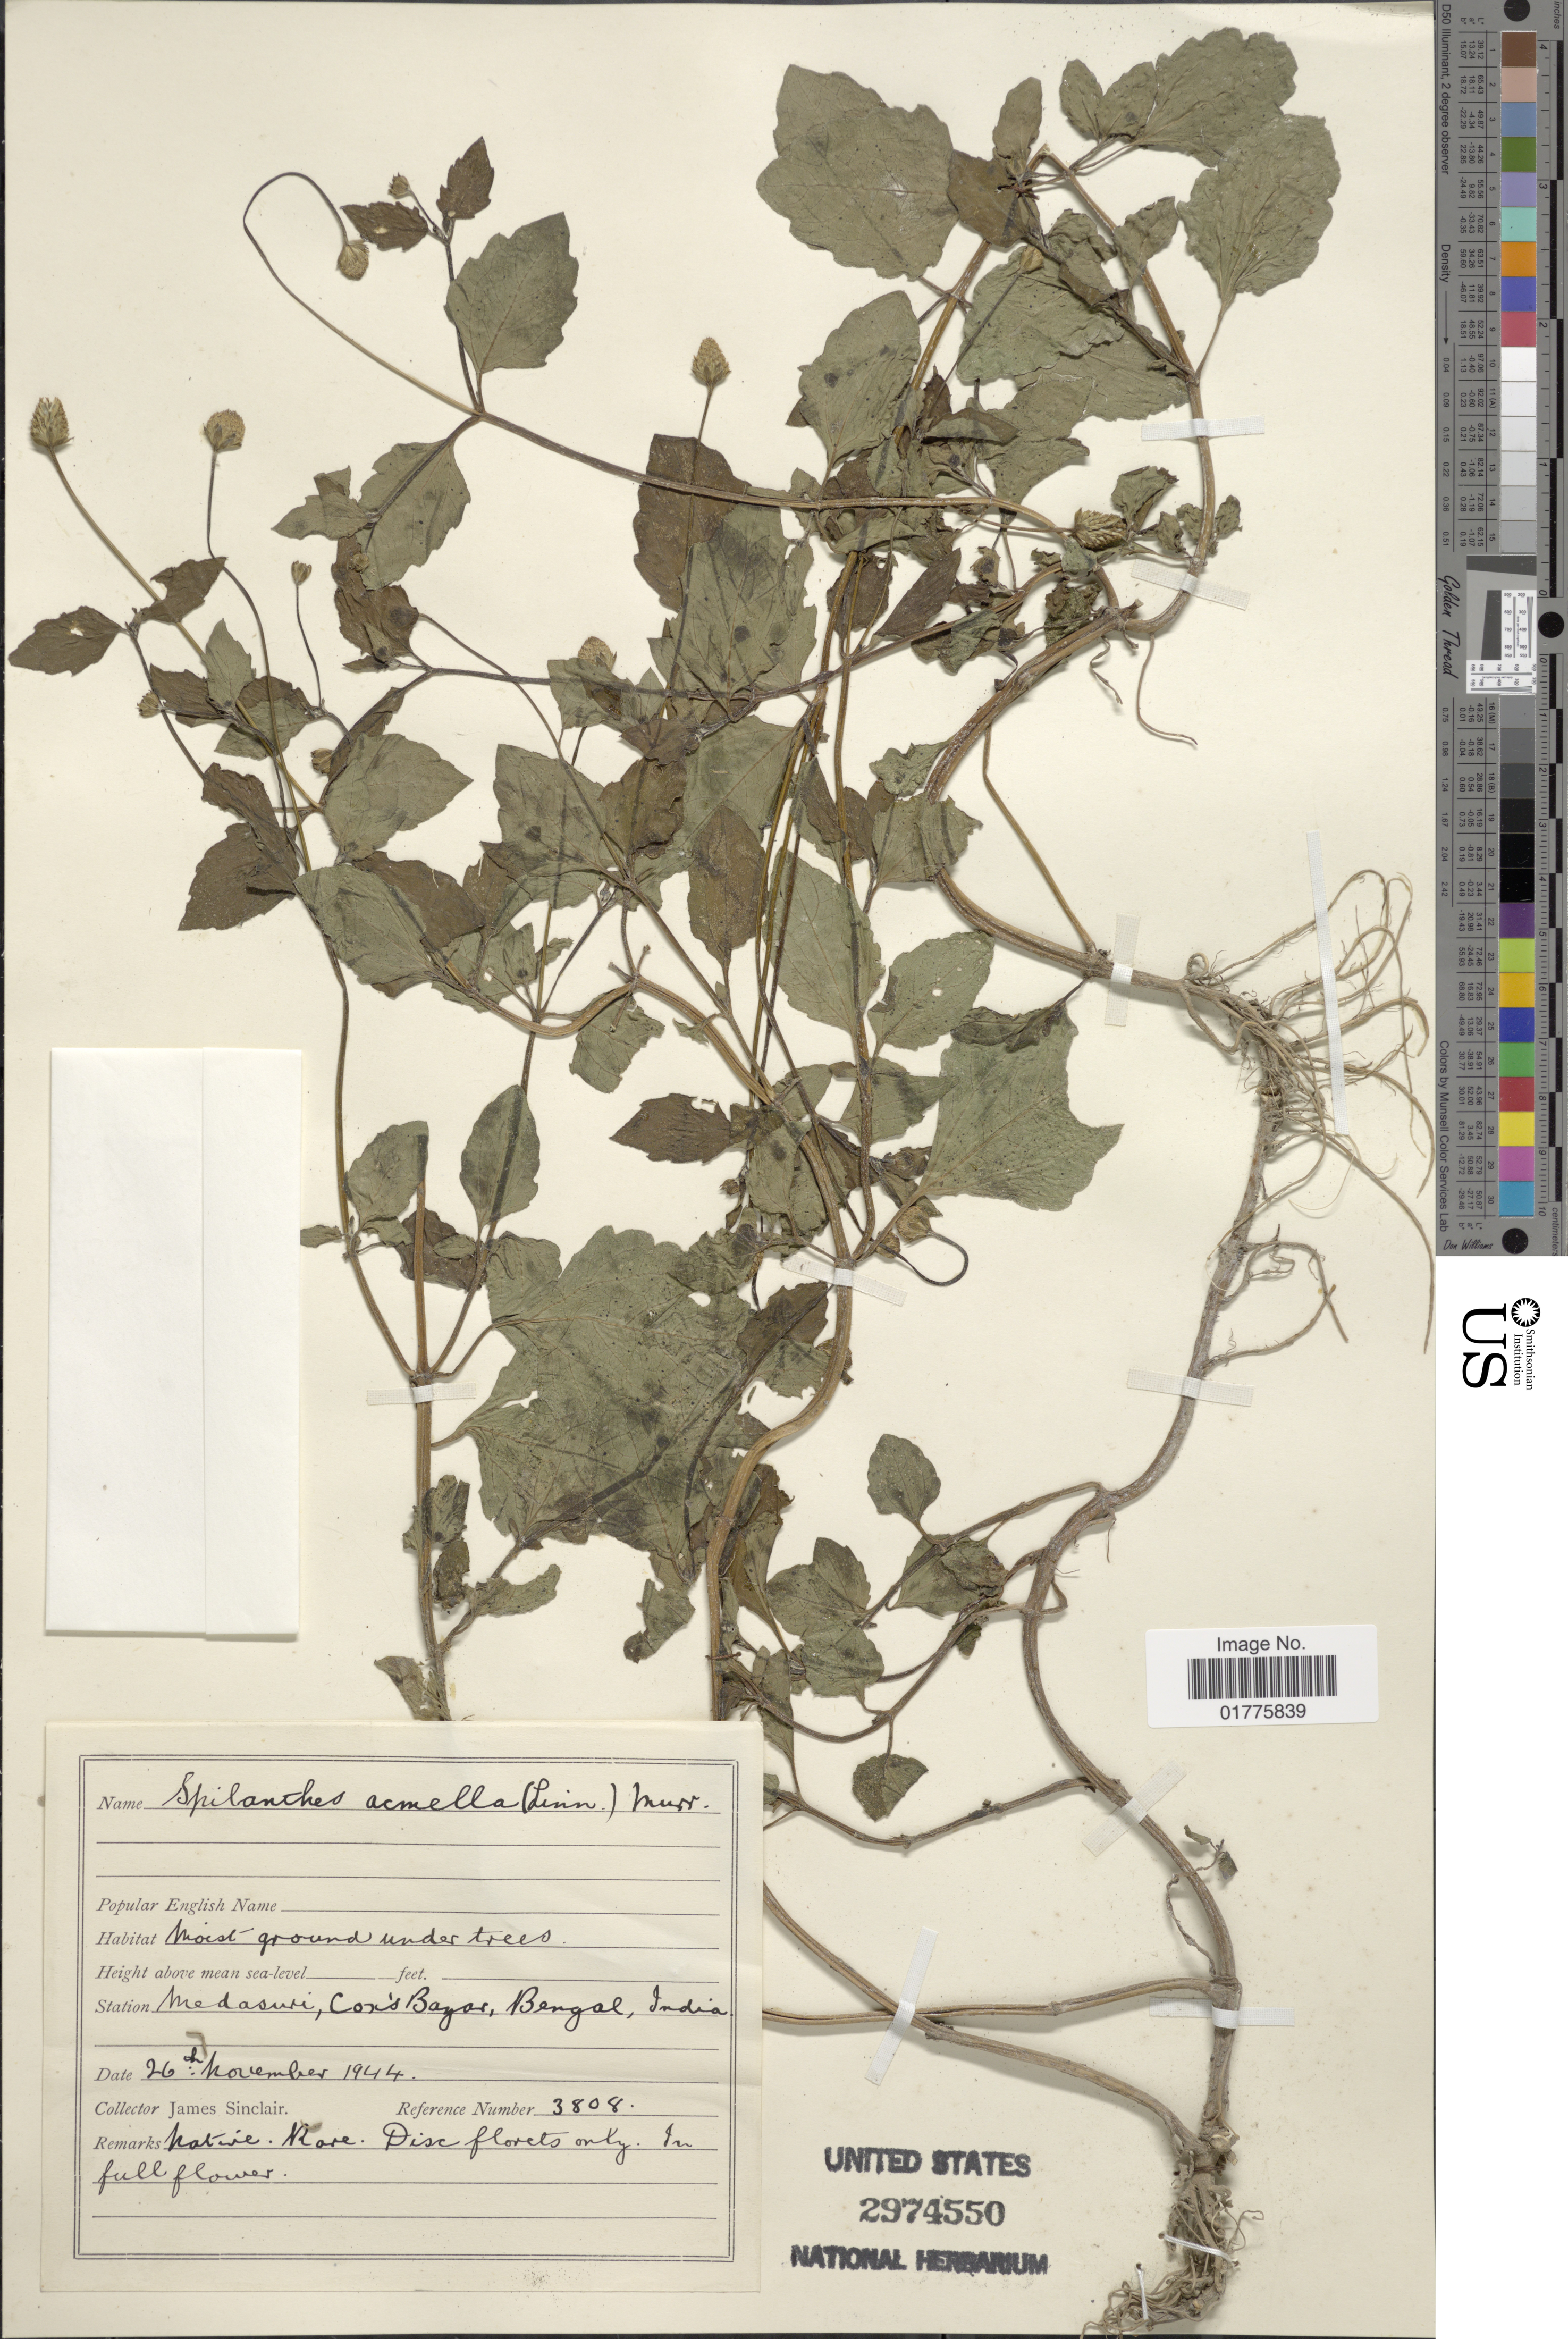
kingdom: Plantae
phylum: Tracheophyta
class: Magnoliopsida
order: Asterales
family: Asteraceae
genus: Acmella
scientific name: Acmella sp.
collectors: J. Sinclair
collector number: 3808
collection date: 1944-11-26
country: Bangladesh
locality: Medasuri, Cox's Bazar, Bengal, India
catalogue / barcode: US 2974550